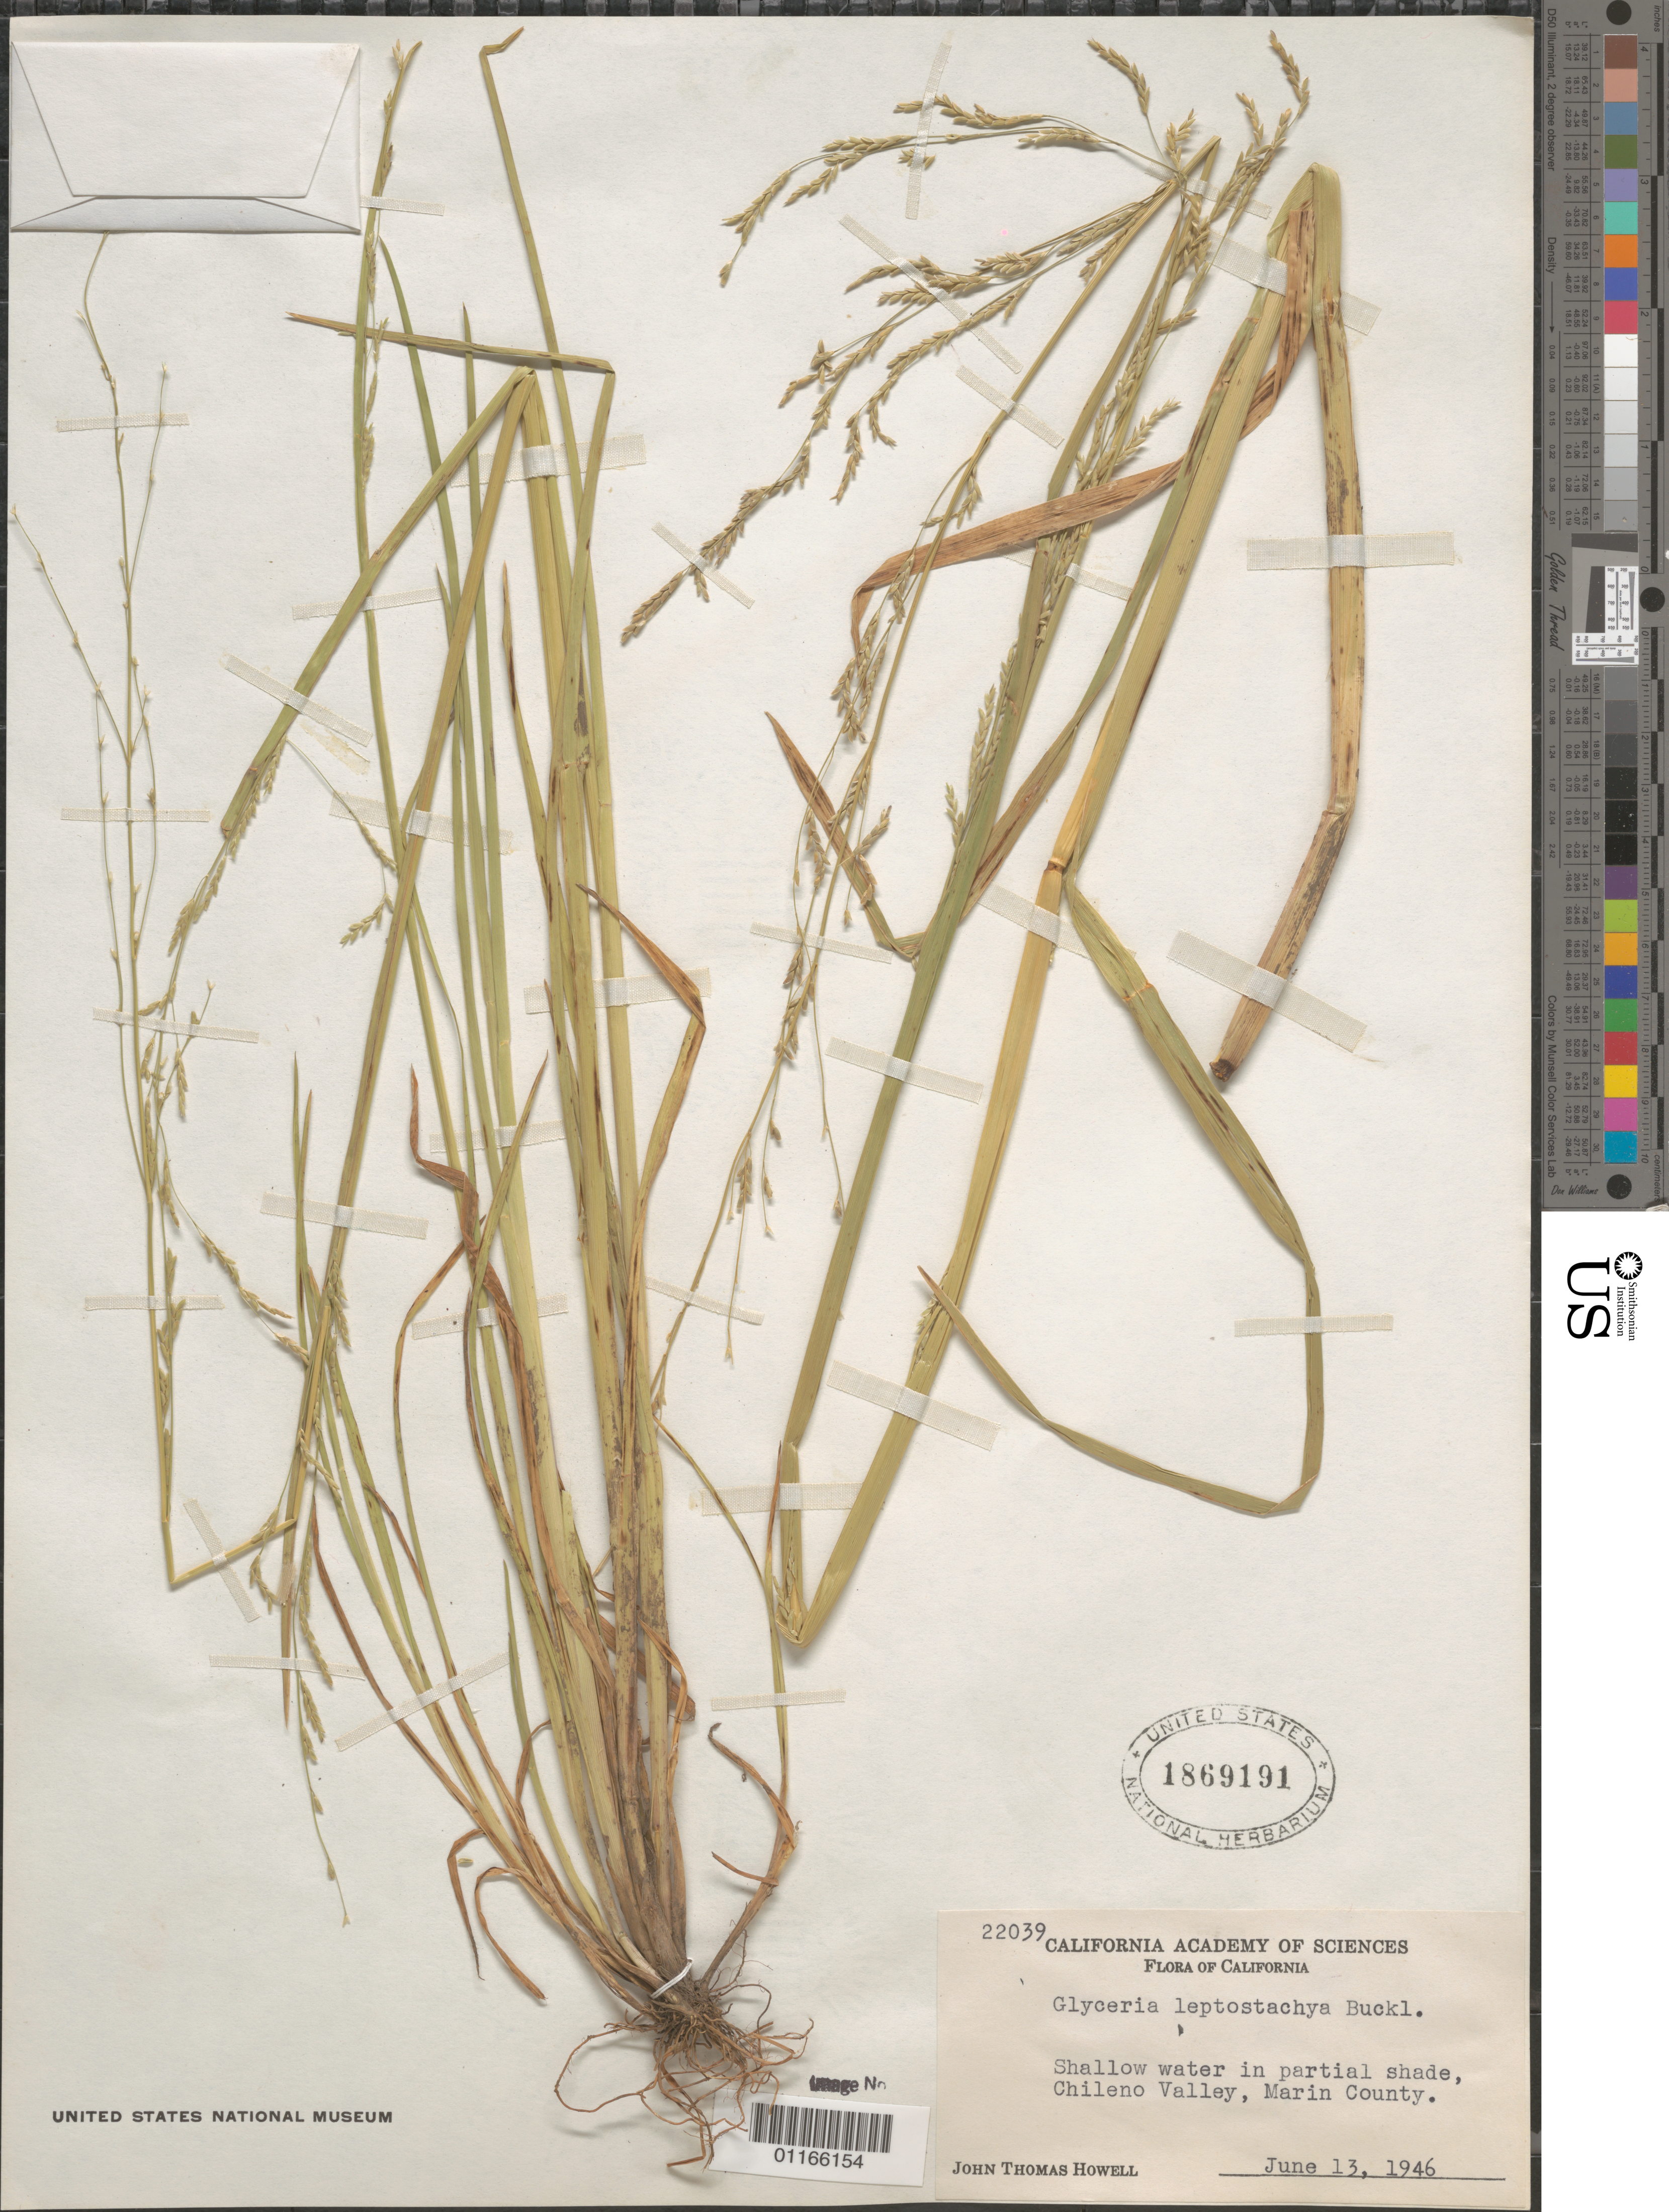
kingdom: Plantae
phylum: Tracheophyta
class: Liliopsida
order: Poales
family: Poaceae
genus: Glyceria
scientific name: Glyceria leptostachya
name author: Buckley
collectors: J. T. Howell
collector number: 22039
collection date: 1946-06-13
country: United States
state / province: California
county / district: Marin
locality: Chileno Valley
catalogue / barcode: US 1869191